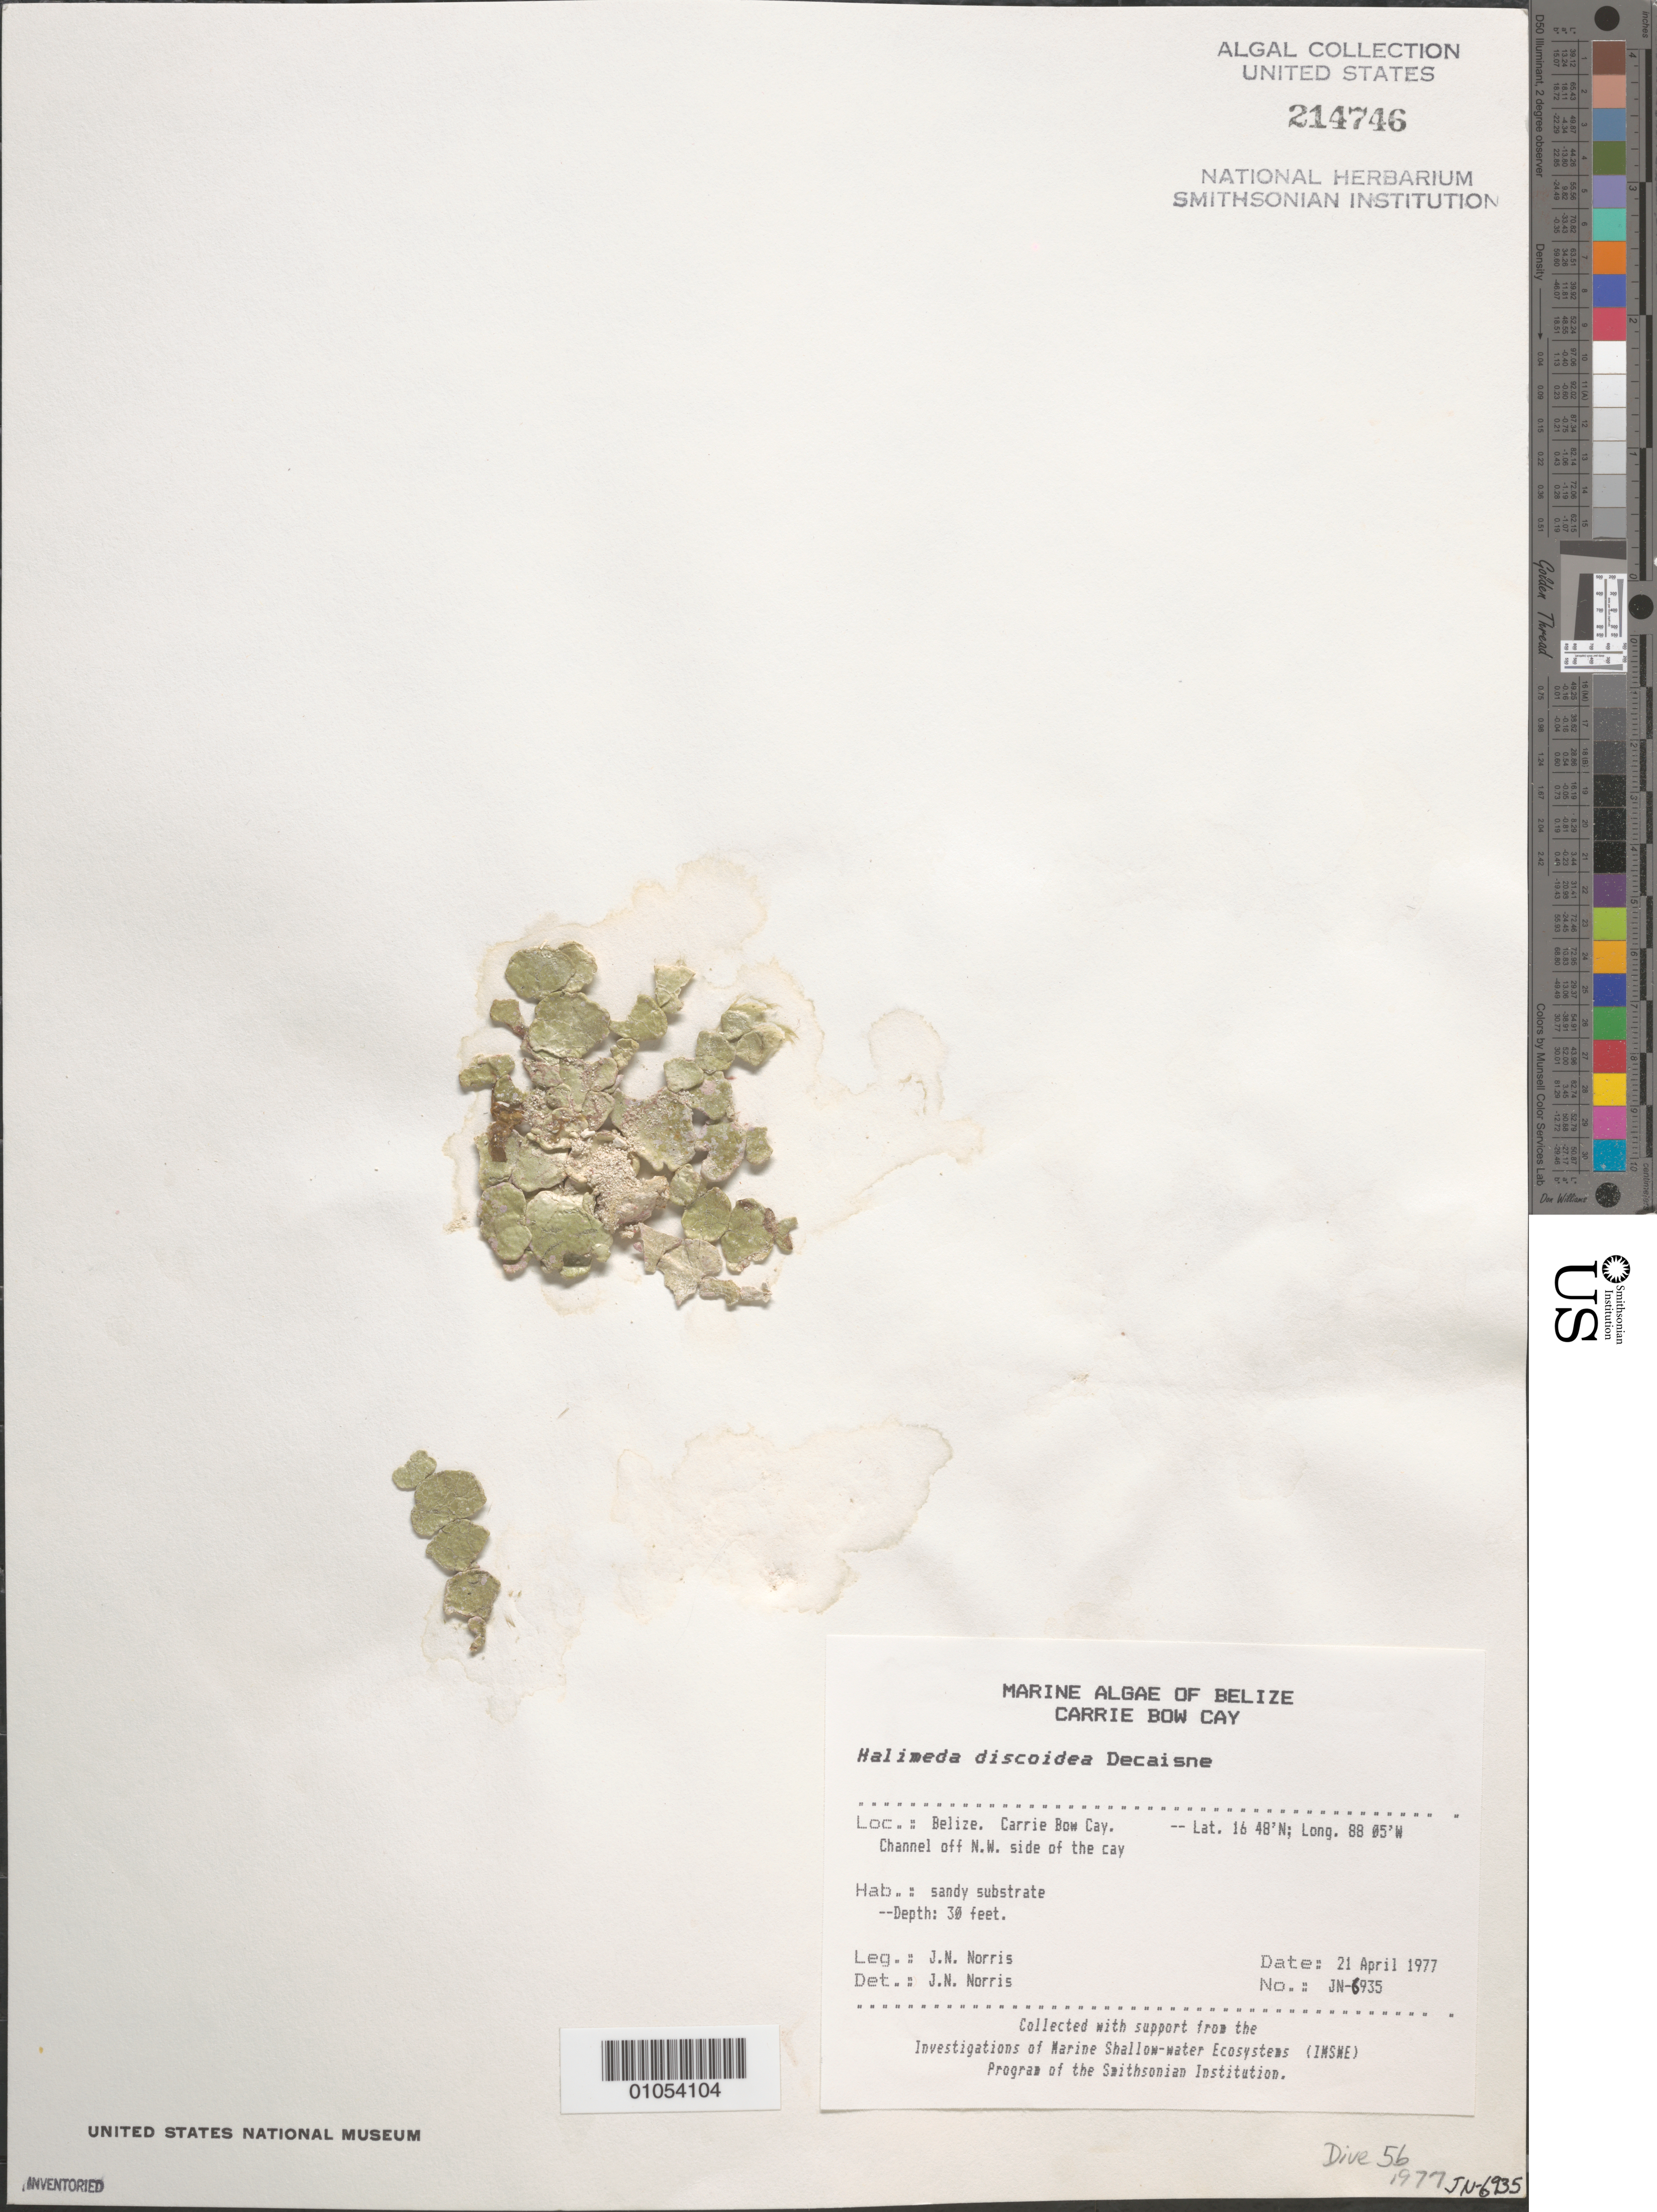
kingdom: Plantae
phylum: Chlorophyta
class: Ulvophyceae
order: Bryopsidales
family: Halimedaceae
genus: Halimeda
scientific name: Halimeda discoidea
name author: Decne.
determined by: Norris, James N.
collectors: J. N. Norris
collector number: JN-6935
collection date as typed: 21 Apr 1977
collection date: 1977-04-21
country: Belize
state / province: Stann Creek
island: Carrie Bow Cay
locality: Channel off northwest side of the cay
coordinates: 16 48'N, 88 05'W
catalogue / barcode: US 214746